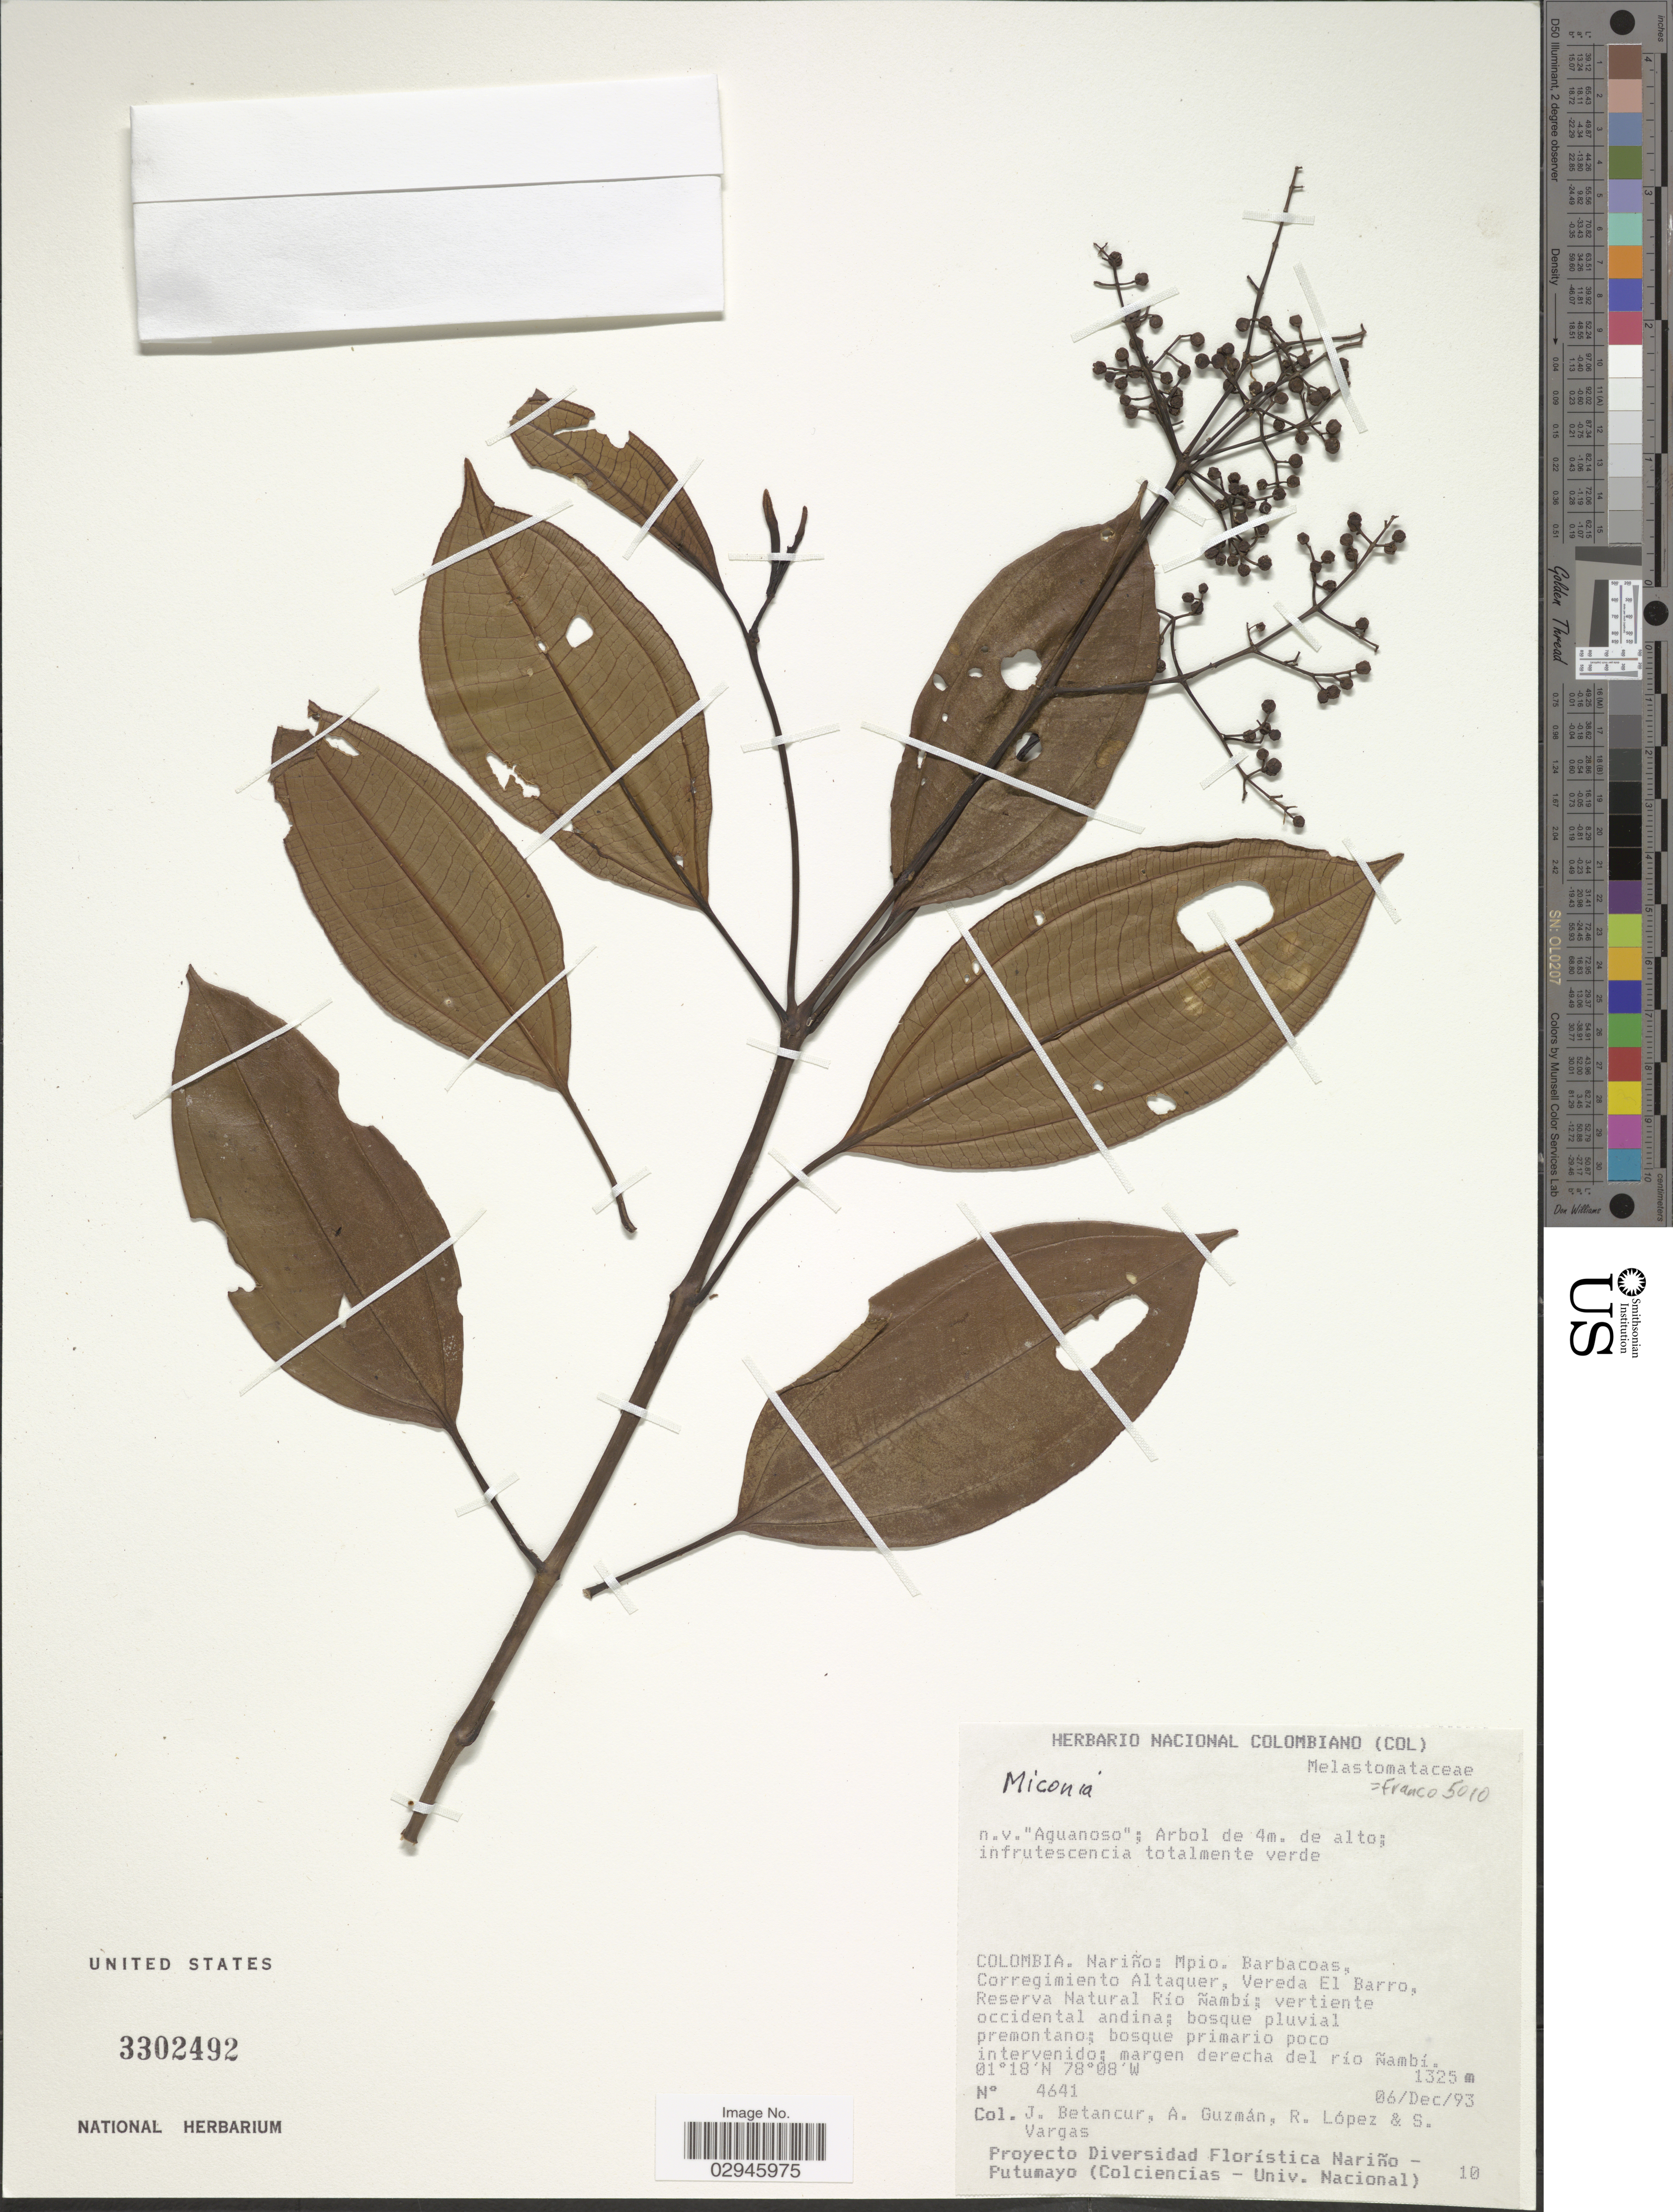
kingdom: Plantae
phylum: Tracheophyta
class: Magnoliopsida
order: Myrtales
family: Melastomataceae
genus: Miconia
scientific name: Miconia sp.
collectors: J. Betancur, A. Guzman, R. Lopez & S. Vargas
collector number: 4641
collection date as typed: Transcribed d/m/y: 6/12/93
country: Colombia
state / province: Nariño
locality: Mpio. Barbacoas, Corregimiento Altaquer, Vereda El Barro, Reserva Natural Río Ñambí; vertiente occidental andina; margen derecha del río Ñambí.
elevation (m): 1325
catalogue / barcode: US 3302492